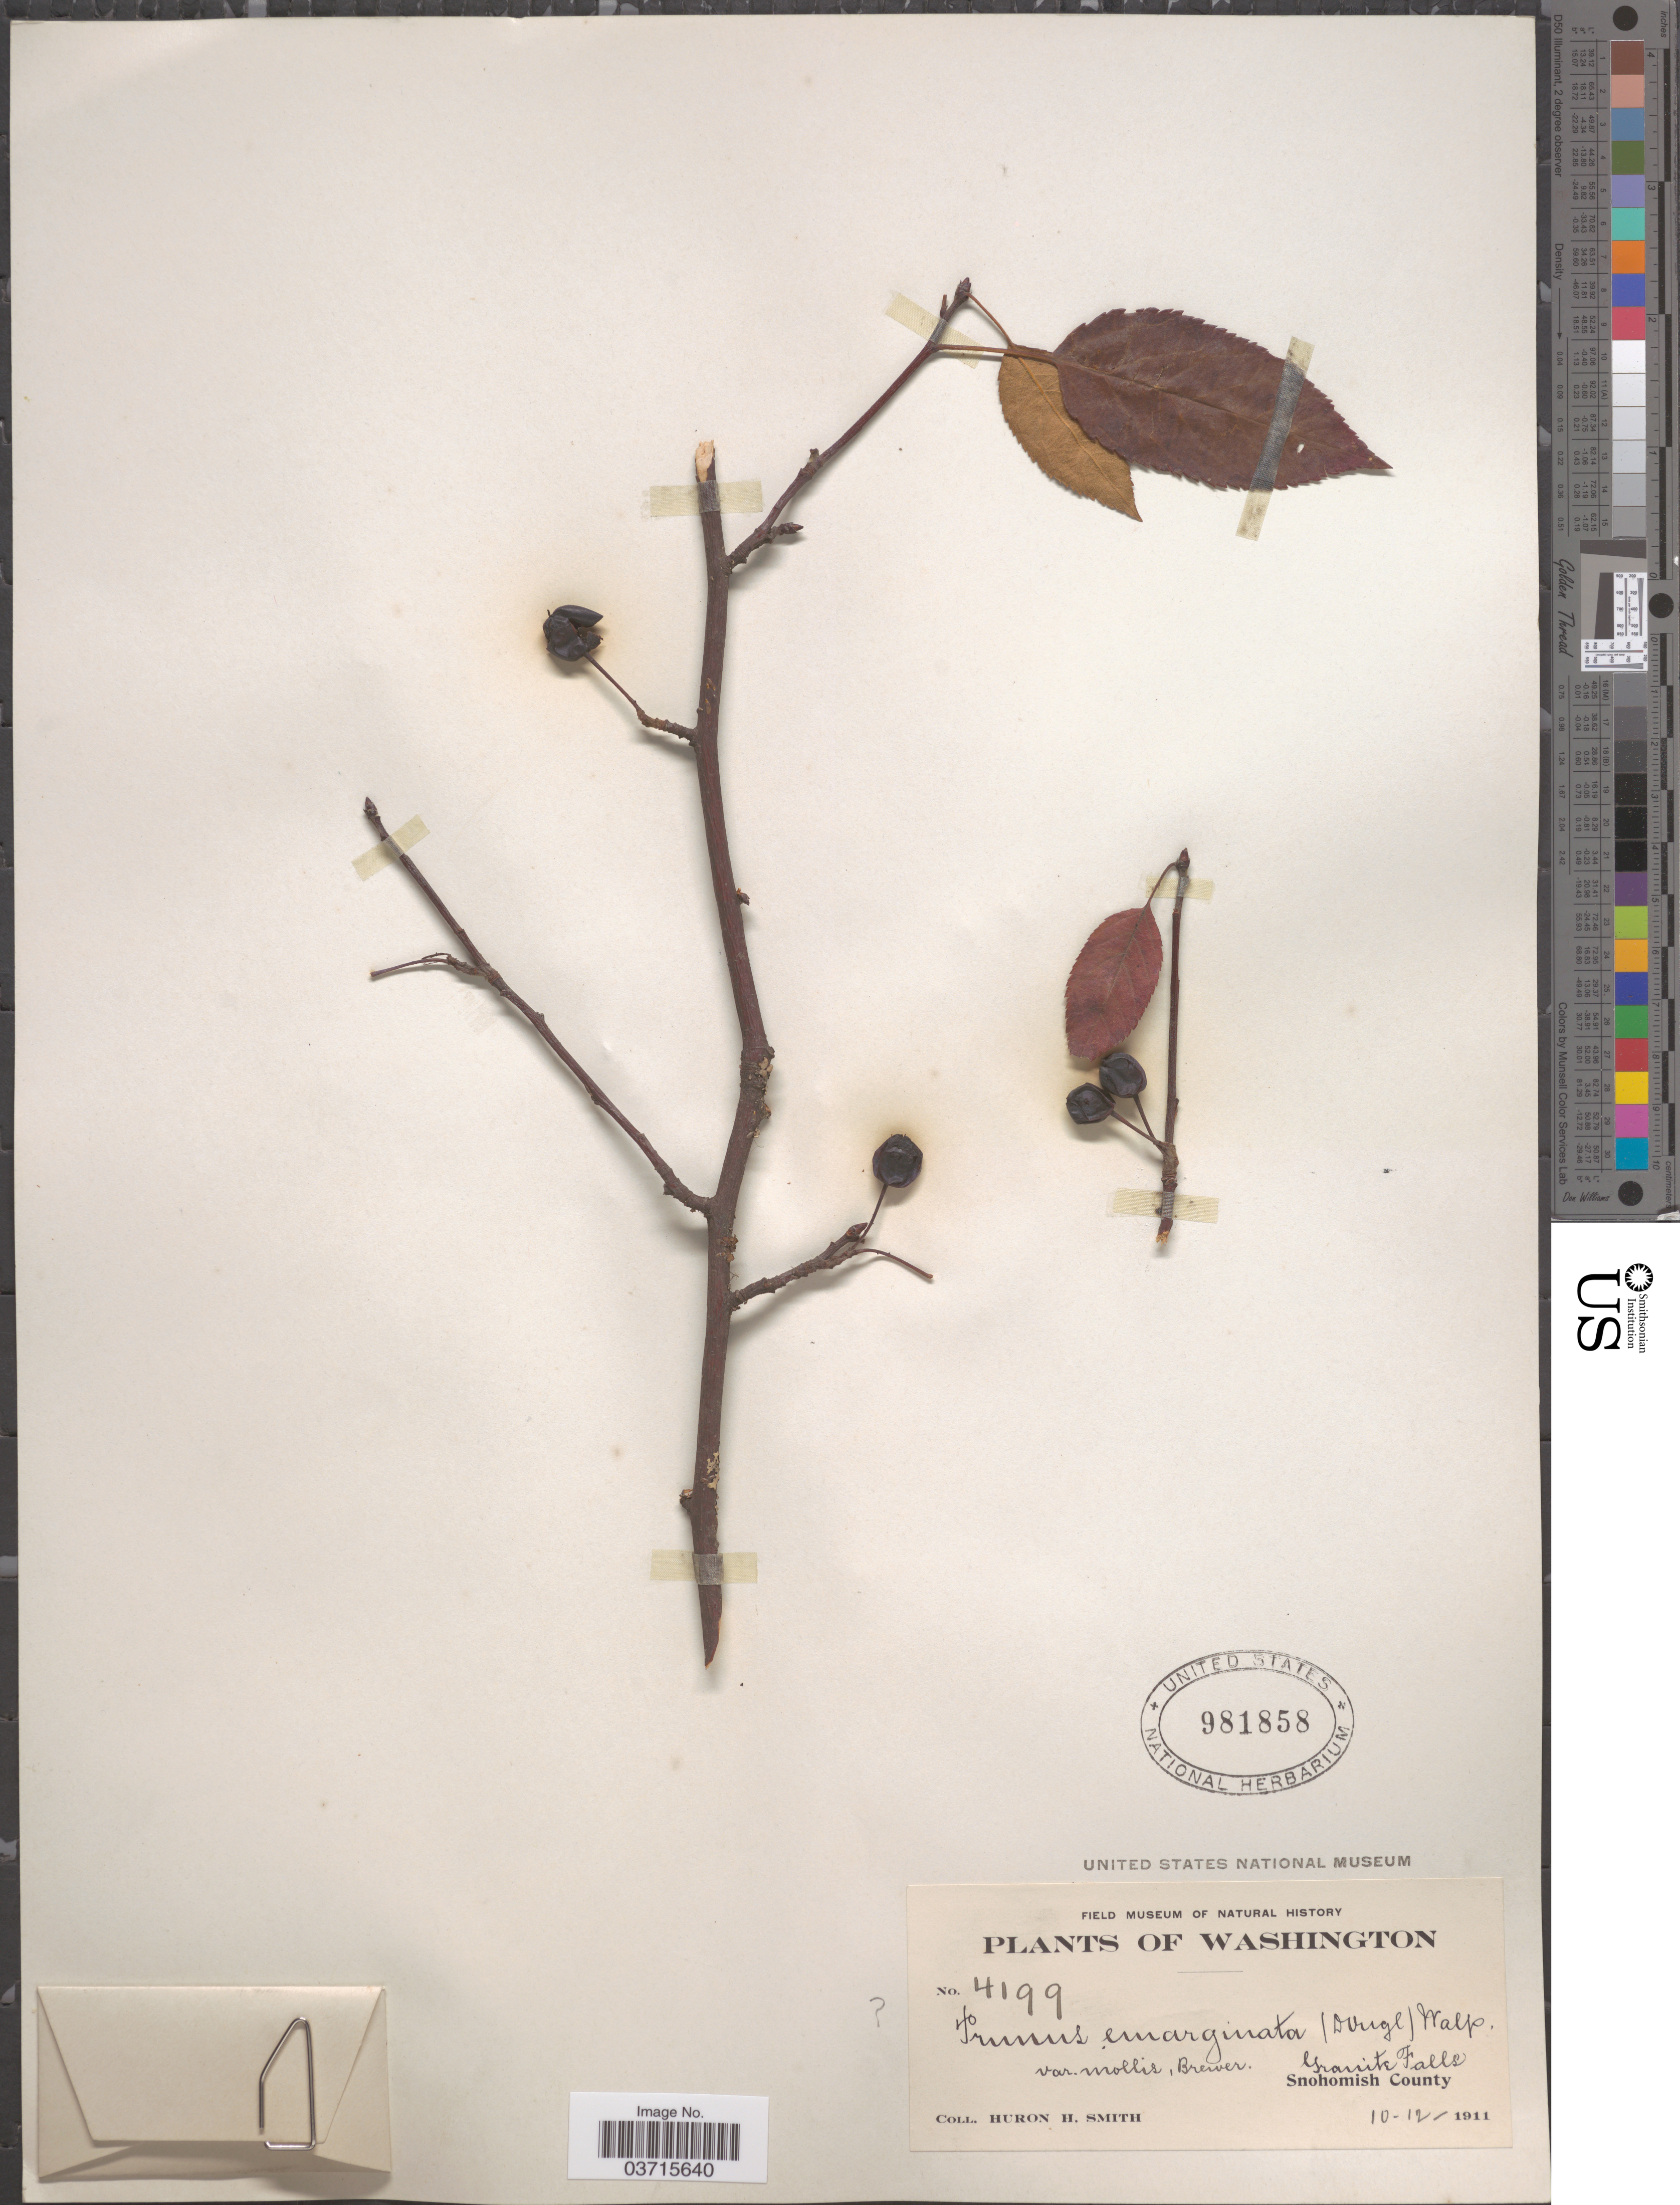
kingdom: Plantae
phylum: Tracheophyta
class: Magnoliopsida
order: Rosales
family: Rosaceae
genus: Prunus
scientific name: Prunus emarginata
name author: (Douglas ex Hook.) Eaton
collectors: Huron H. Smith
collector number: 4199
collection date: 1911-10-12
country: United States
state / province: Washington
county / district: Snohomish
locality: Granite Falls, Snohomish County.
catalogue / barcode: US 981858